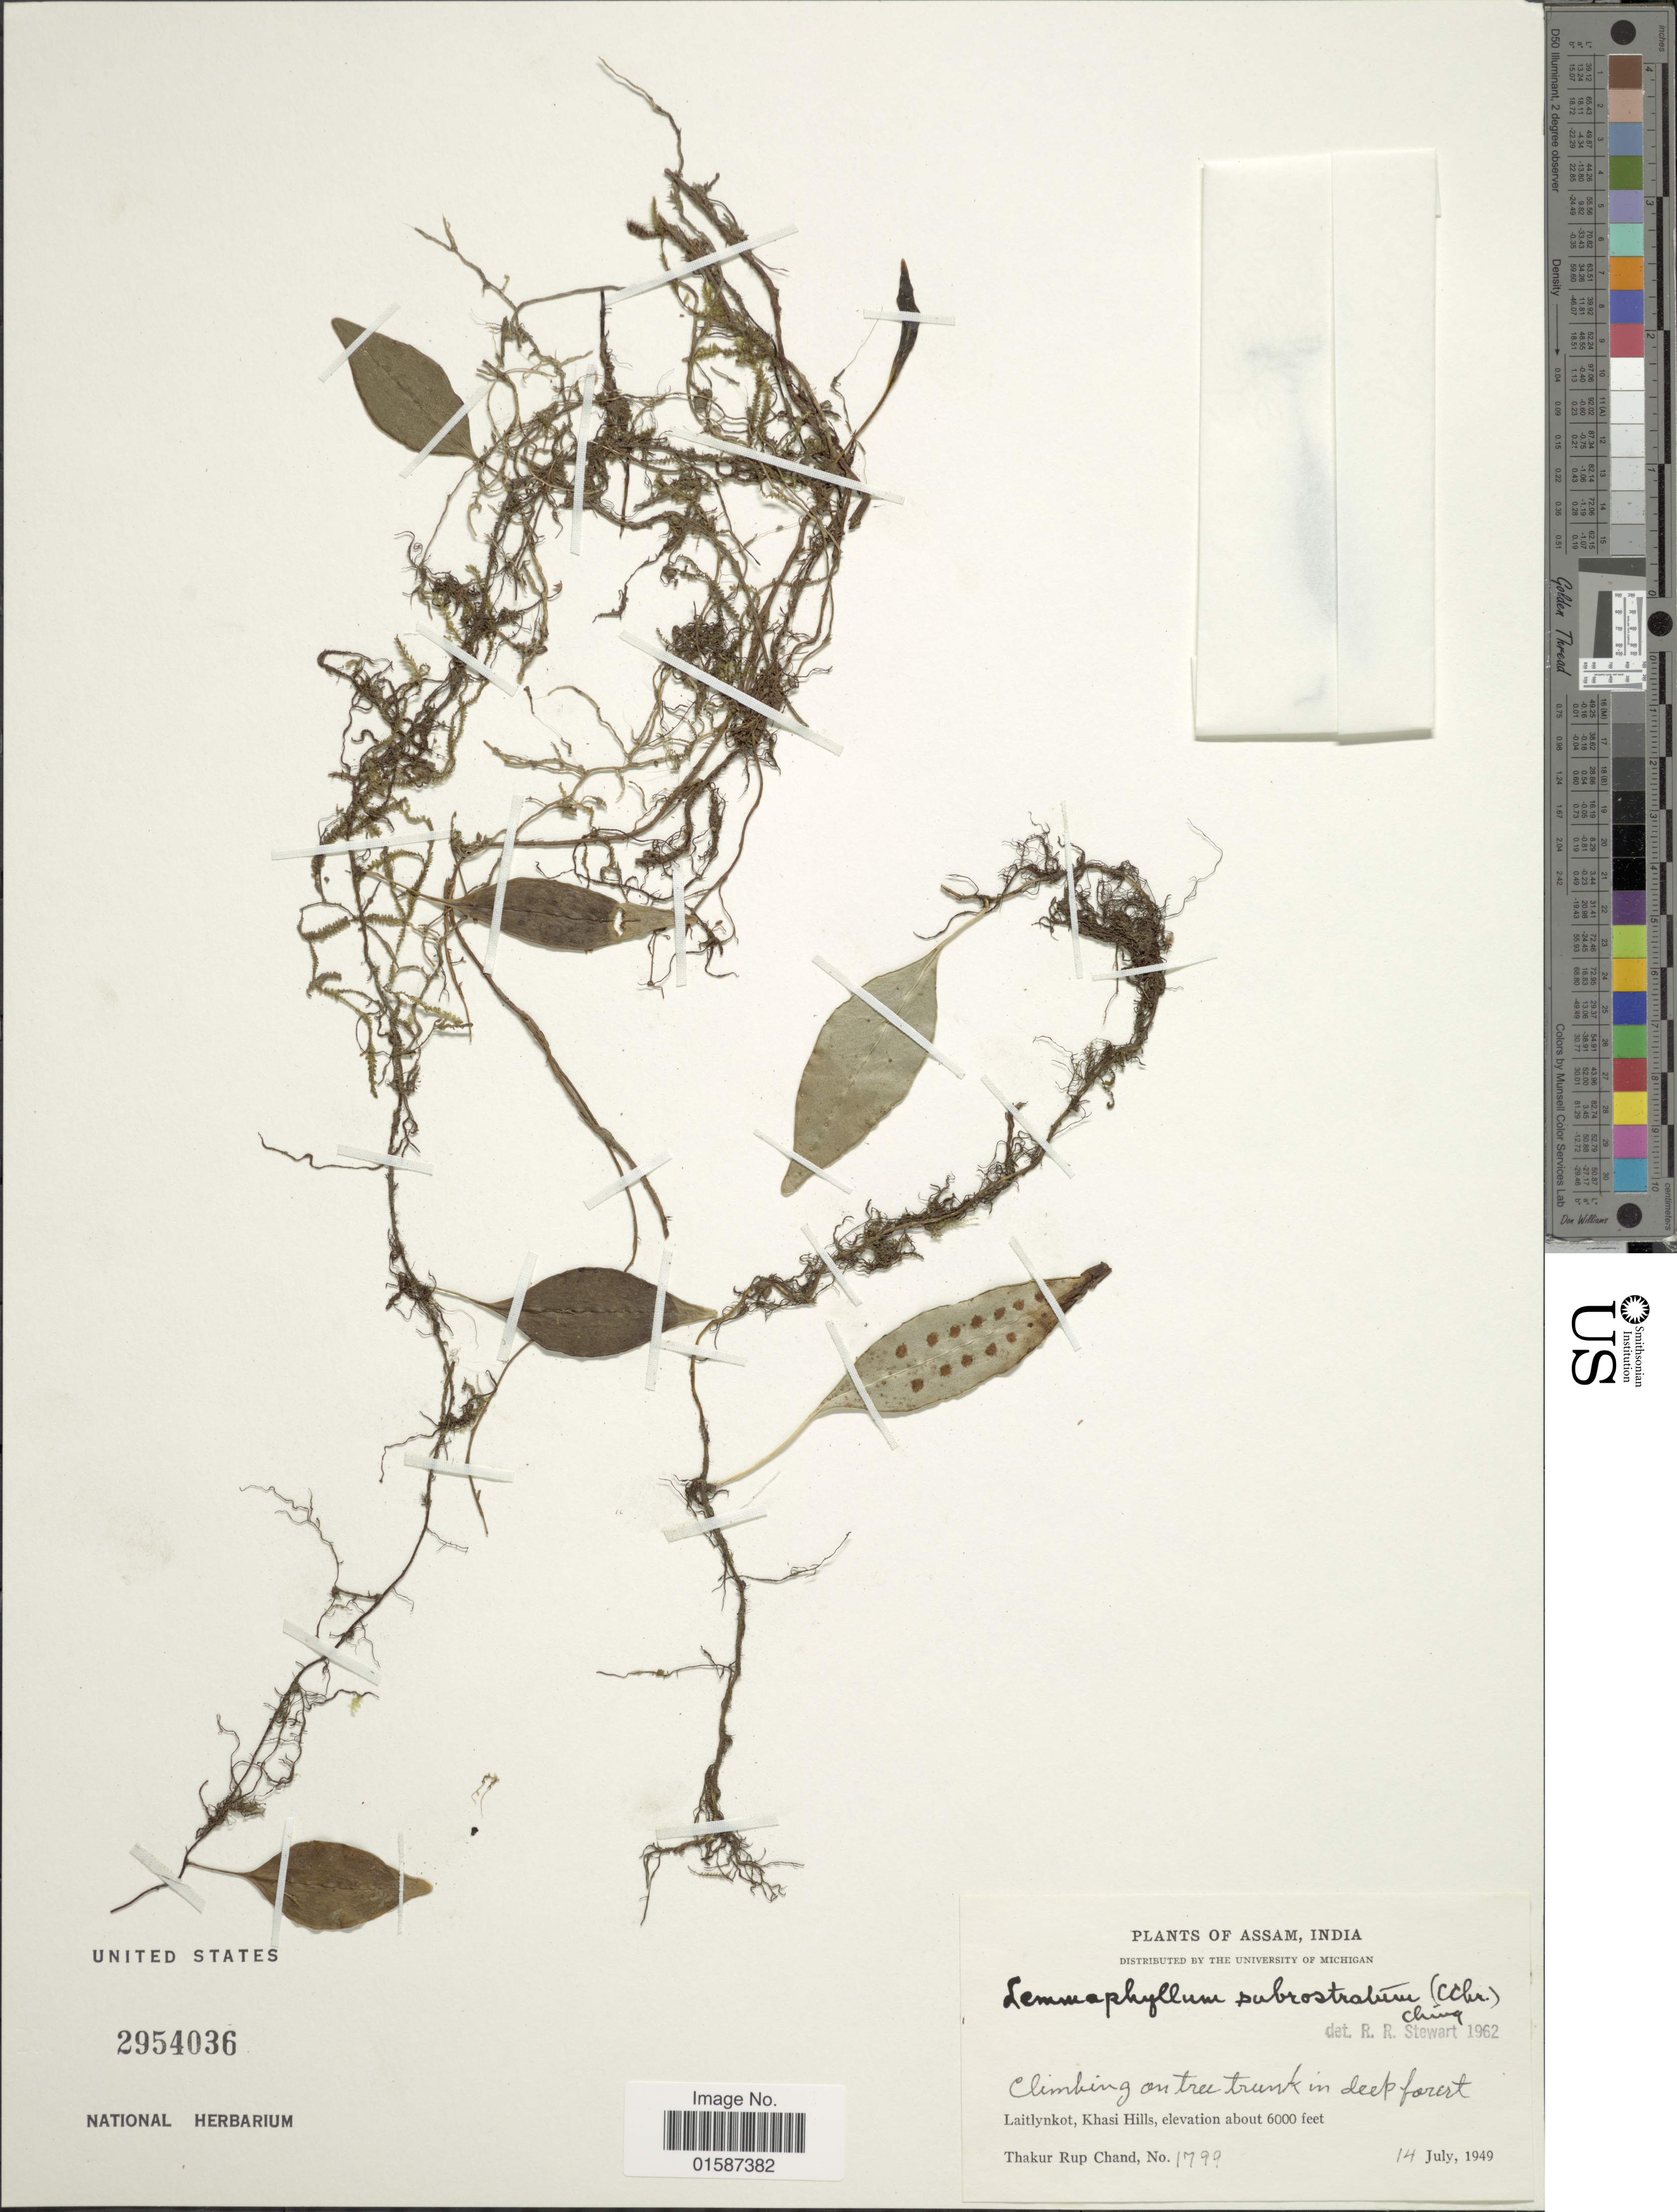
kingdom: Plantae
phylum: Tracheophyta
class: Polypodiopsida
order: Polypodiales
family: Polypodiaceae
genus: Lemmaphyllum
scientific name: Lemmaphyllum subrostratum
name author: (C. Chr.) Ching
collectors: T. R. Chand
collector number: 1799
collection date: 1949-07-14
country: India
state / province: Meghalaya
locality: Assam, Laitlynkot, Khasi Hills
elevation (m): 1829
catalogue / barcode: US 2954036